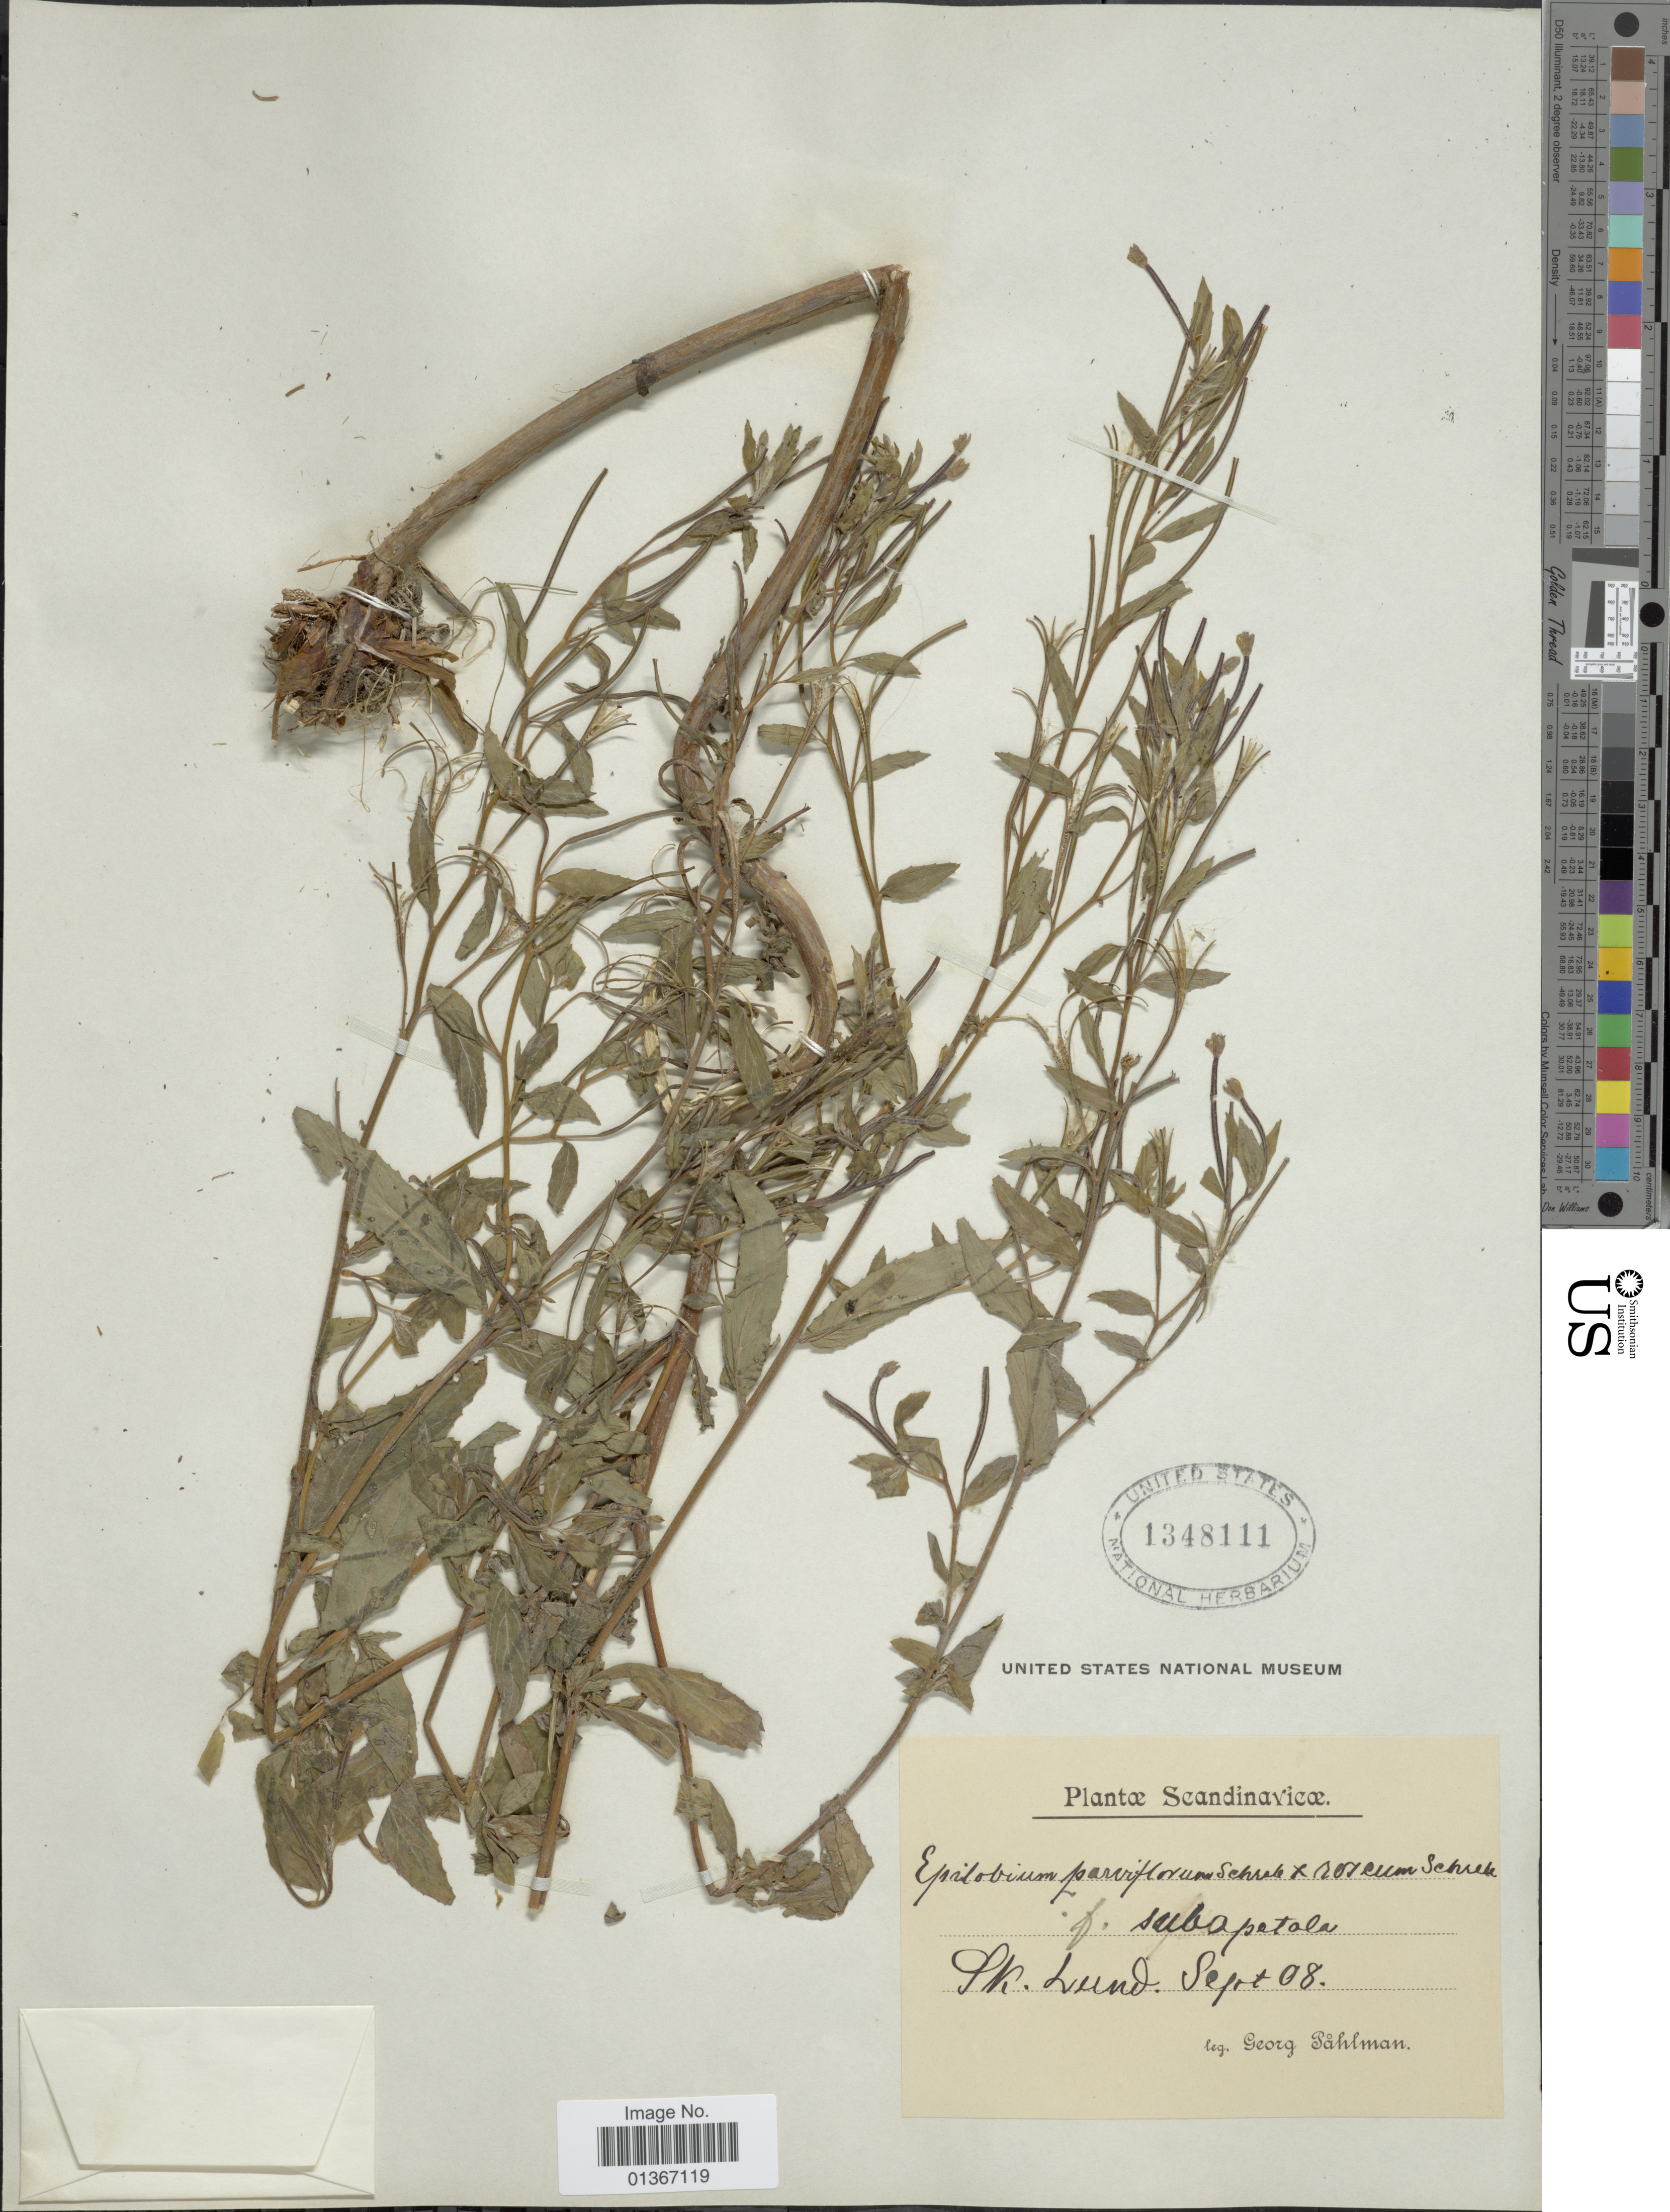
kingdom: Plantae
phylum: Tracheophyta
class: Magnoliopsida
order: Myrtales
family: Onagraceae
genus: Epilobium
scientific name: Epilobium parviflorum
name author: Schreb.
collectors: G. Påhlman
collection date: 1908-09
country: Sweden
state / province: Skåne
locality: Lund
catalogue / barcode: US 1348111